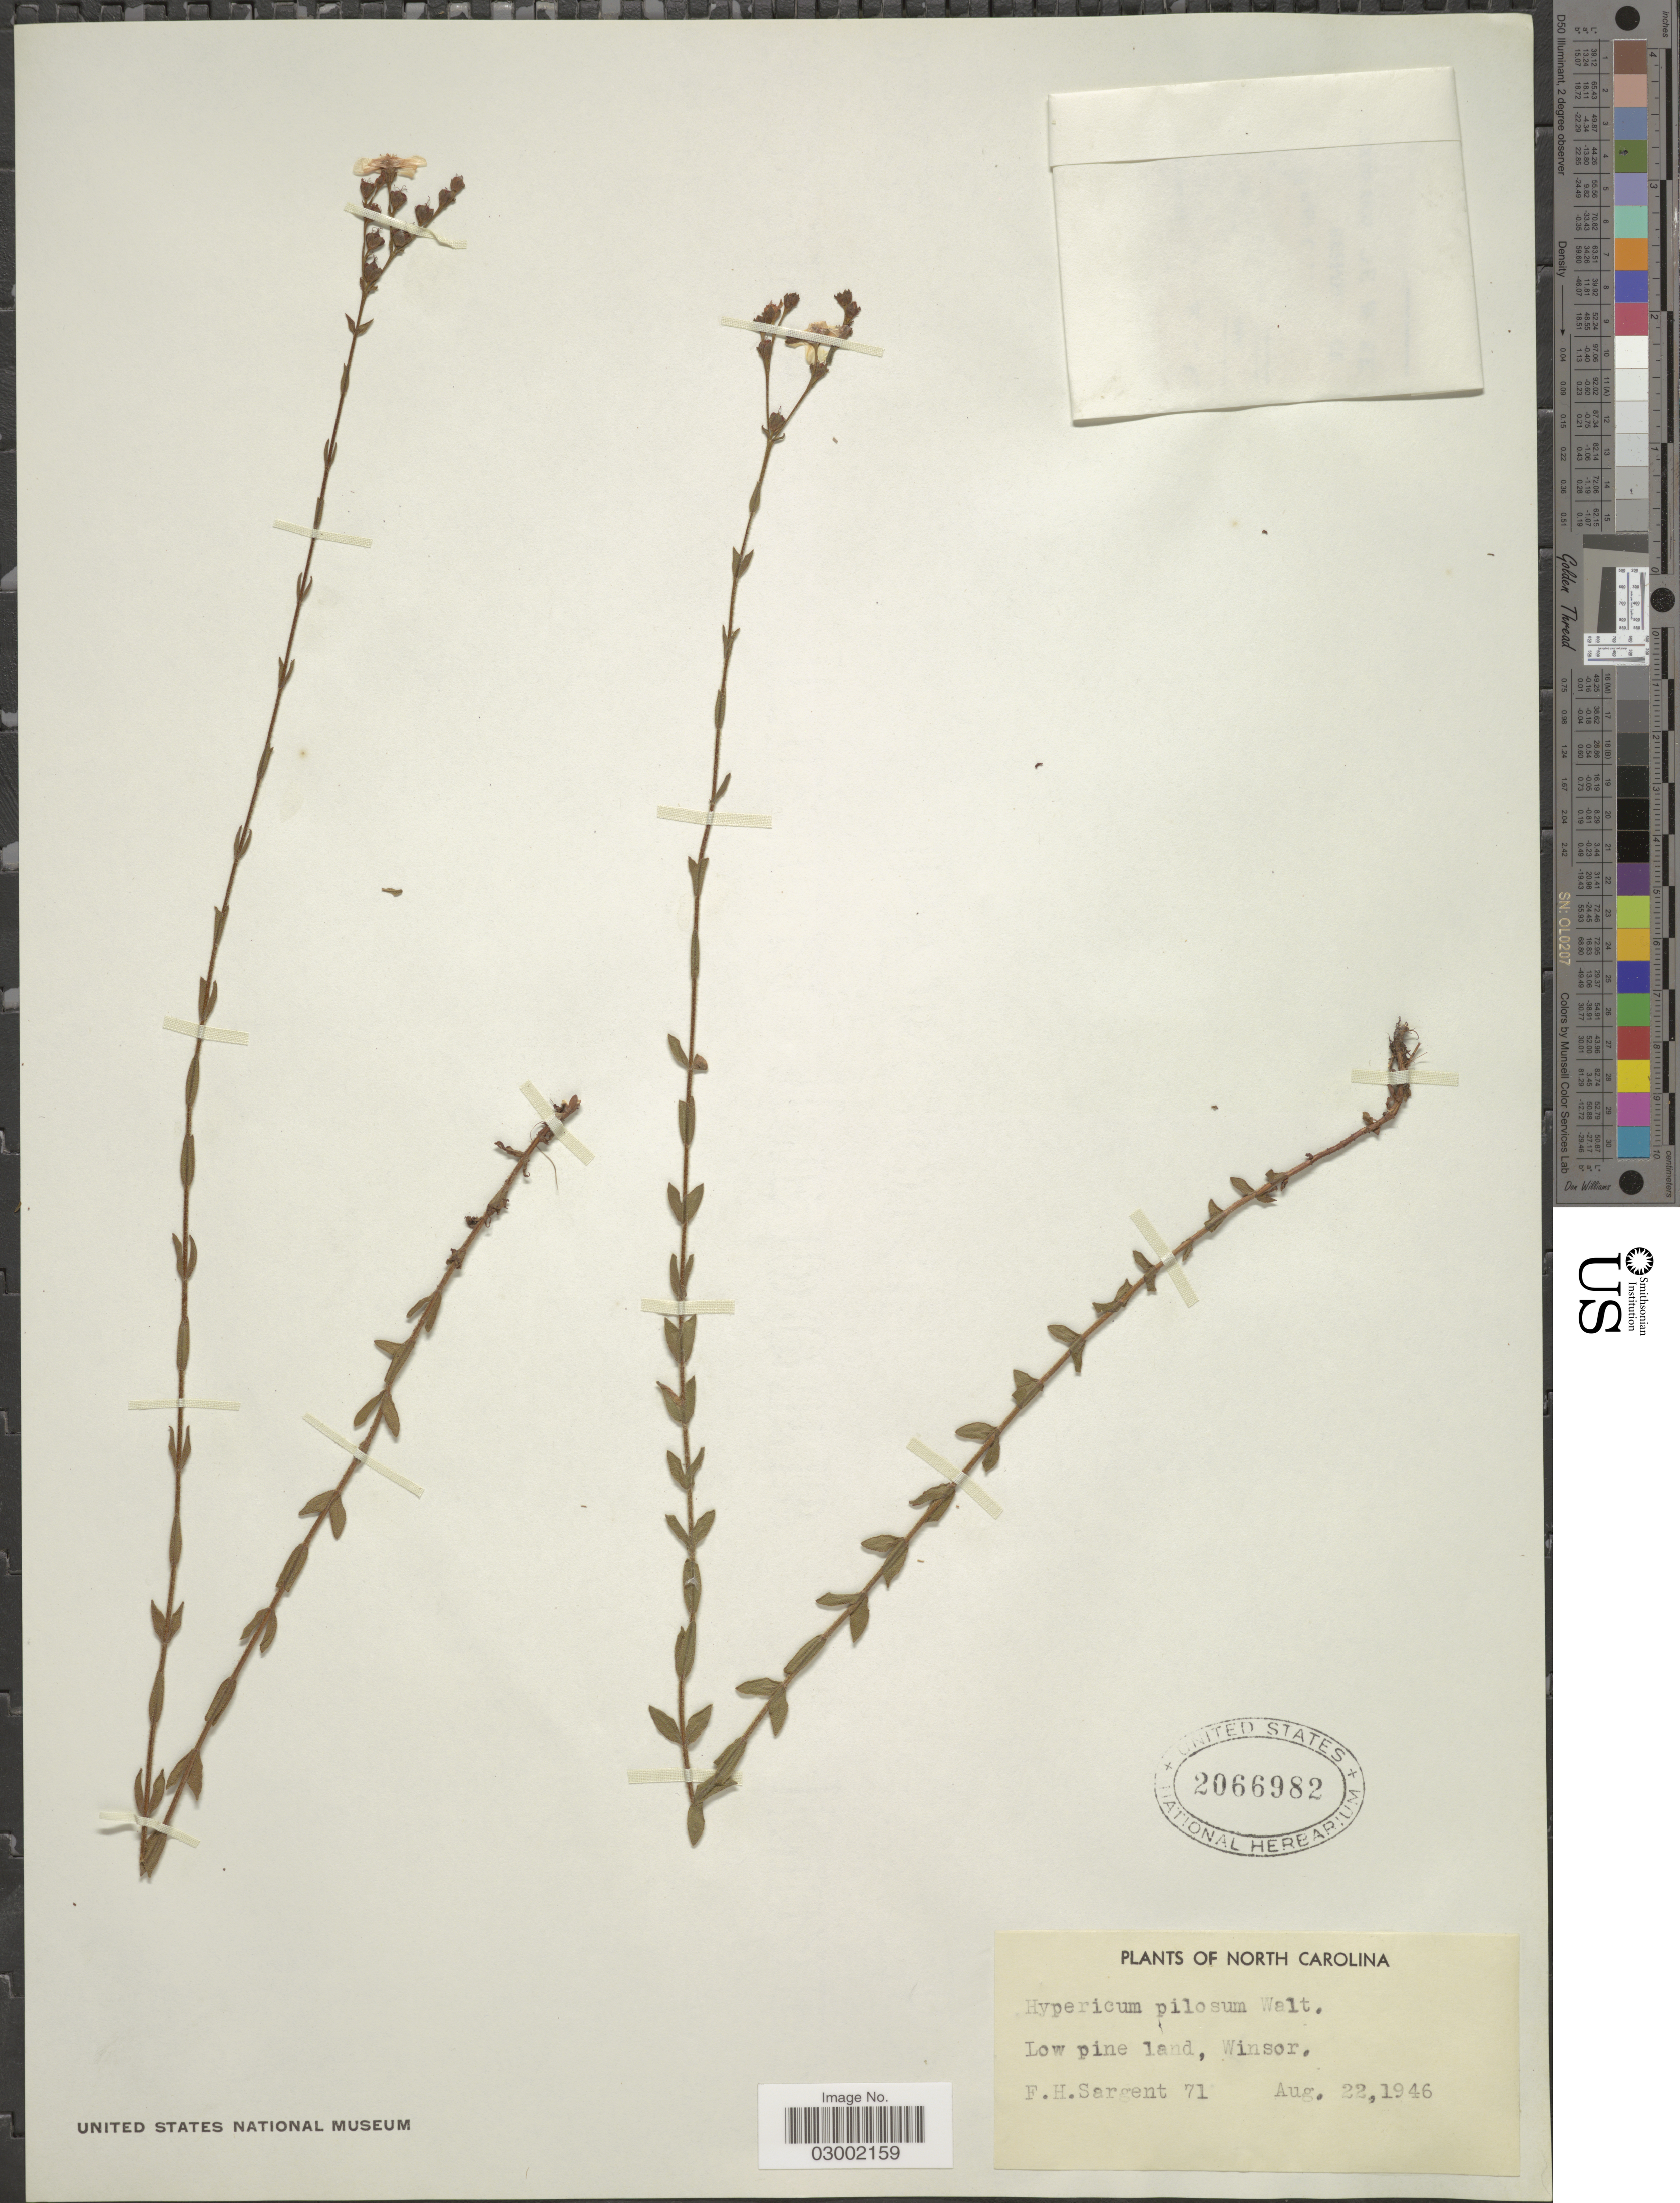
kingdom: Plantae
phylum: Tracheophyta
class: Magnoliopsida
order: Malpighiales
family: Hypericaceae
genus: Hypericum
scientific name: Hypericum pilosum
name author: Walter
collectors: F. H. Sargent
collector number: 71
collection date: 1946-08-22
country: United States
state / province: North Carolina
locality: Low pine land, Winsor.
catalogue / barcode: US 2066982